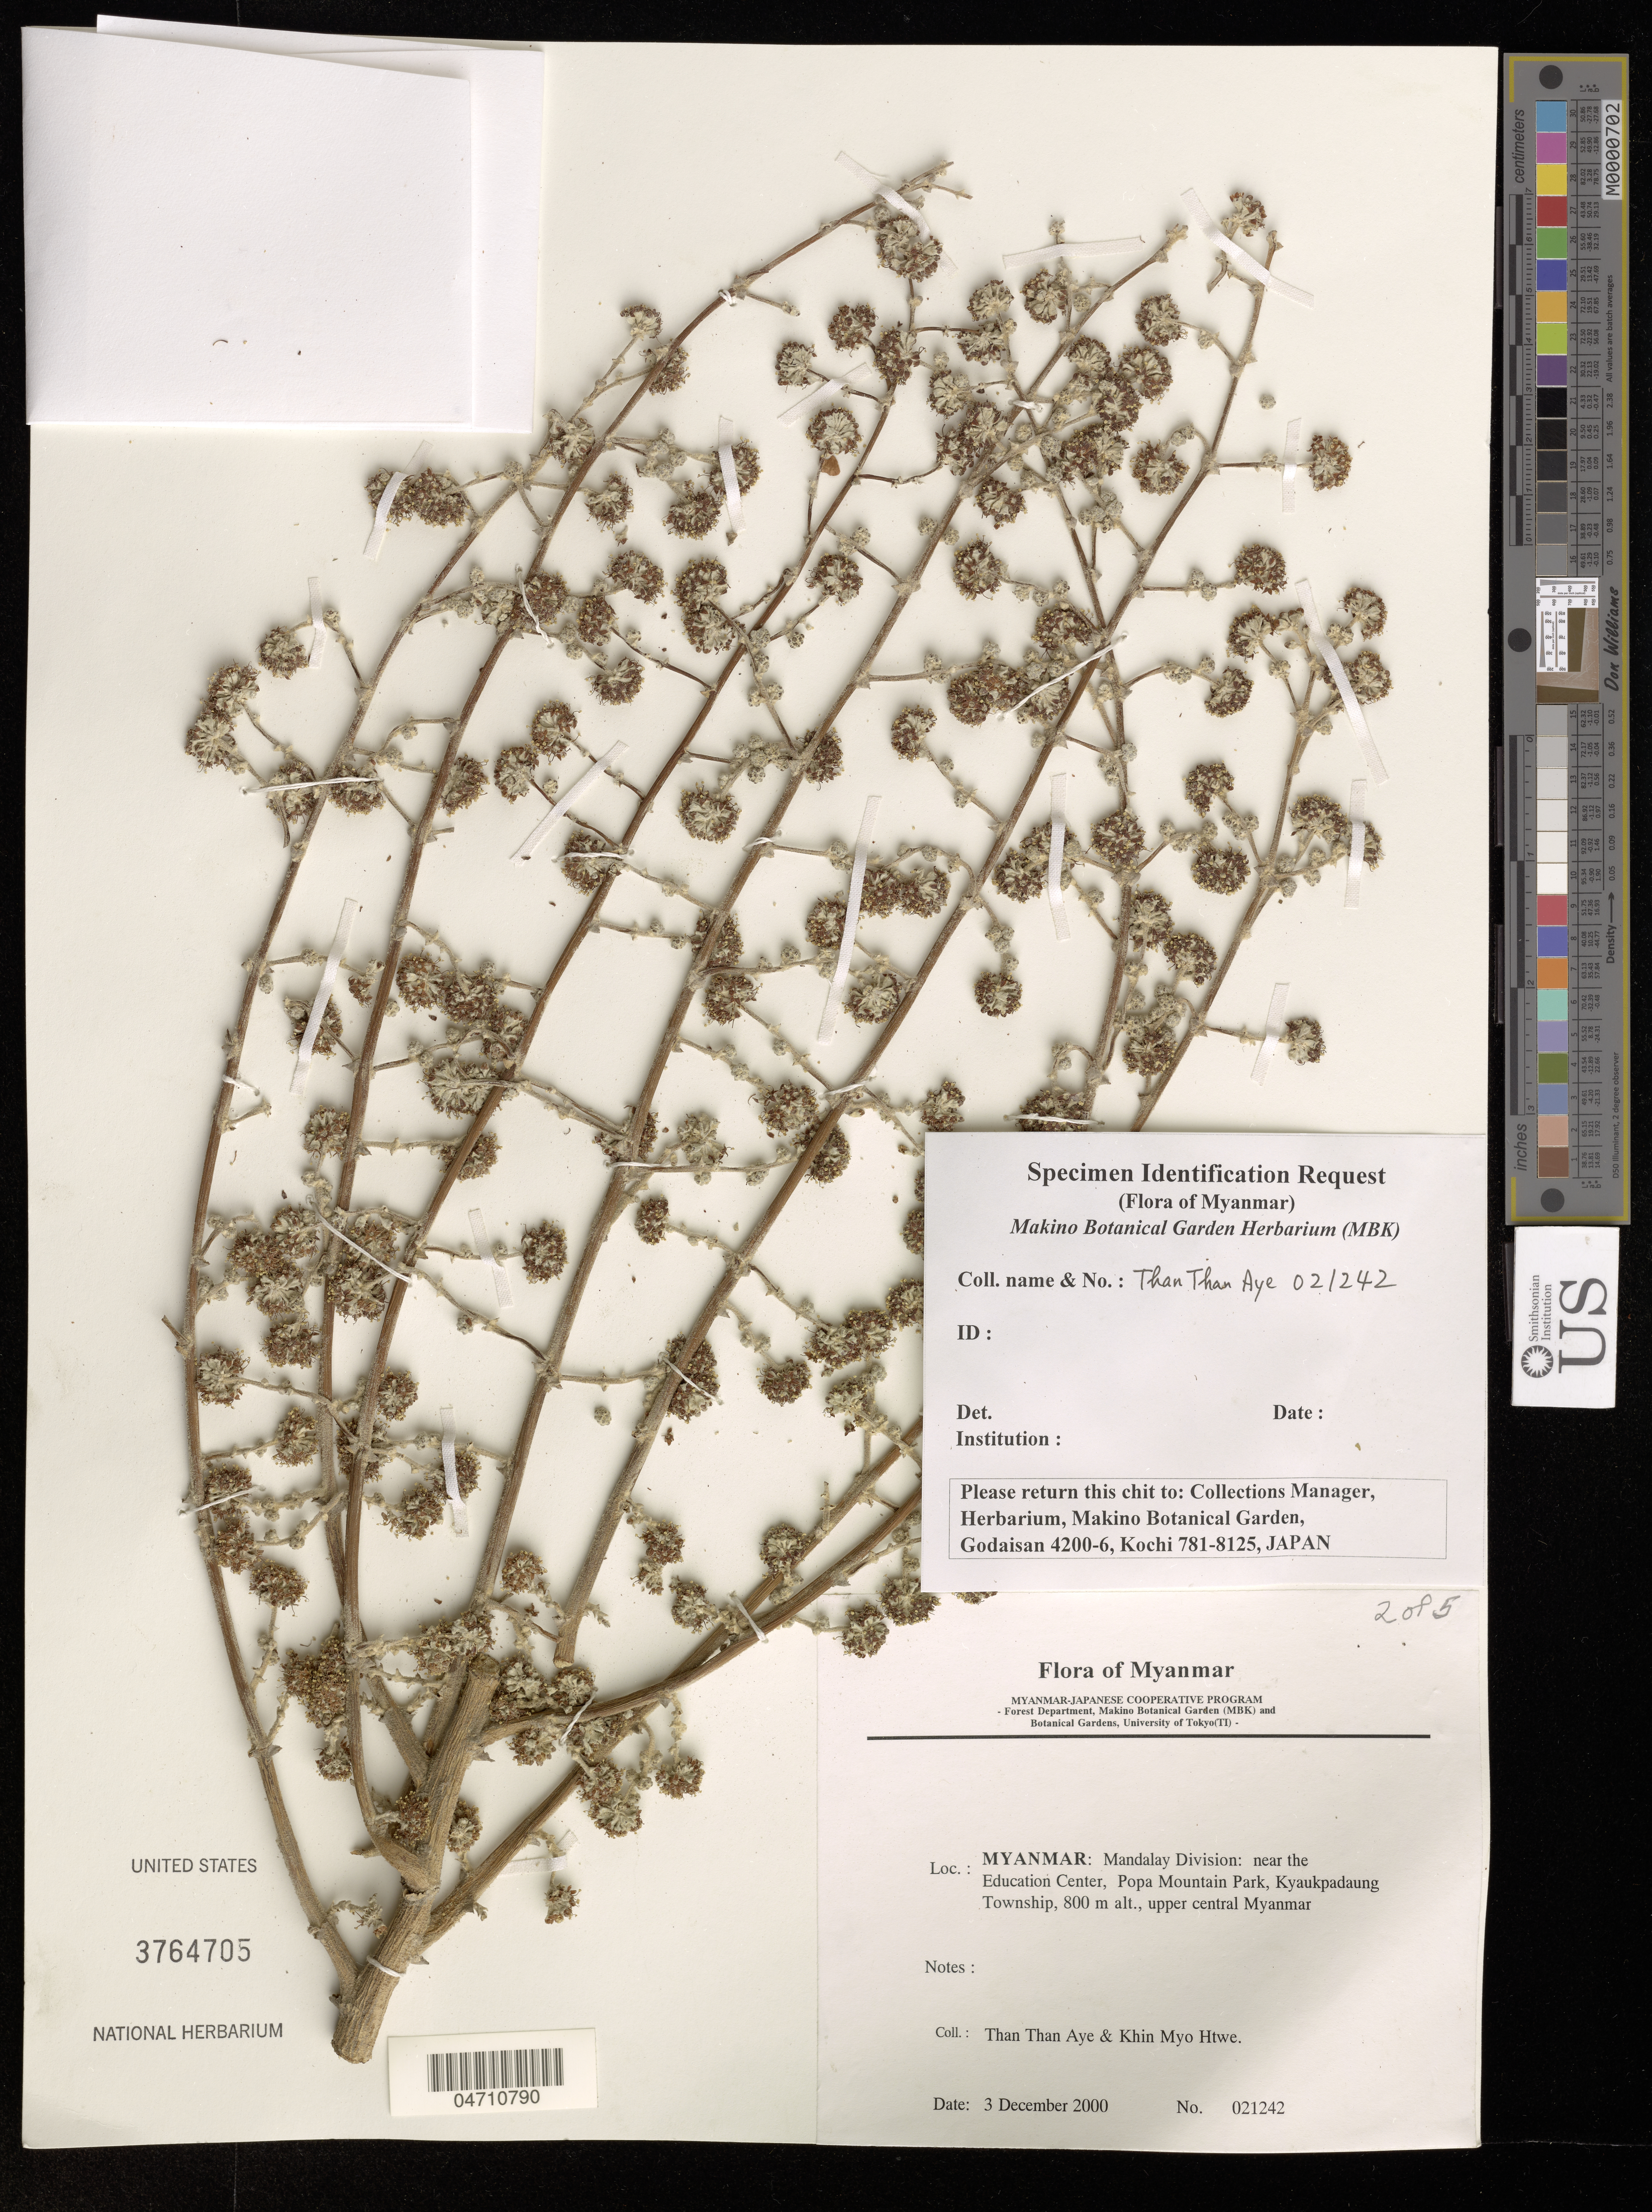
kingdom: Plantae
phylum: Tracheophyta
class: Magnoliopsida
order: Apiales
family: Araliaceae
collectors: T. Aye & K. Htwe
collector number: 021242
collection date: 2000-12-03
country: Myanmar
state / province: Mandalay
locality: Mandalay Division: near the Education Center, Popa Mountain Park, Kyaukpadayng Township, upper central Myanmar.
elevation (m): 800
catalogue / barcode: US 3764705